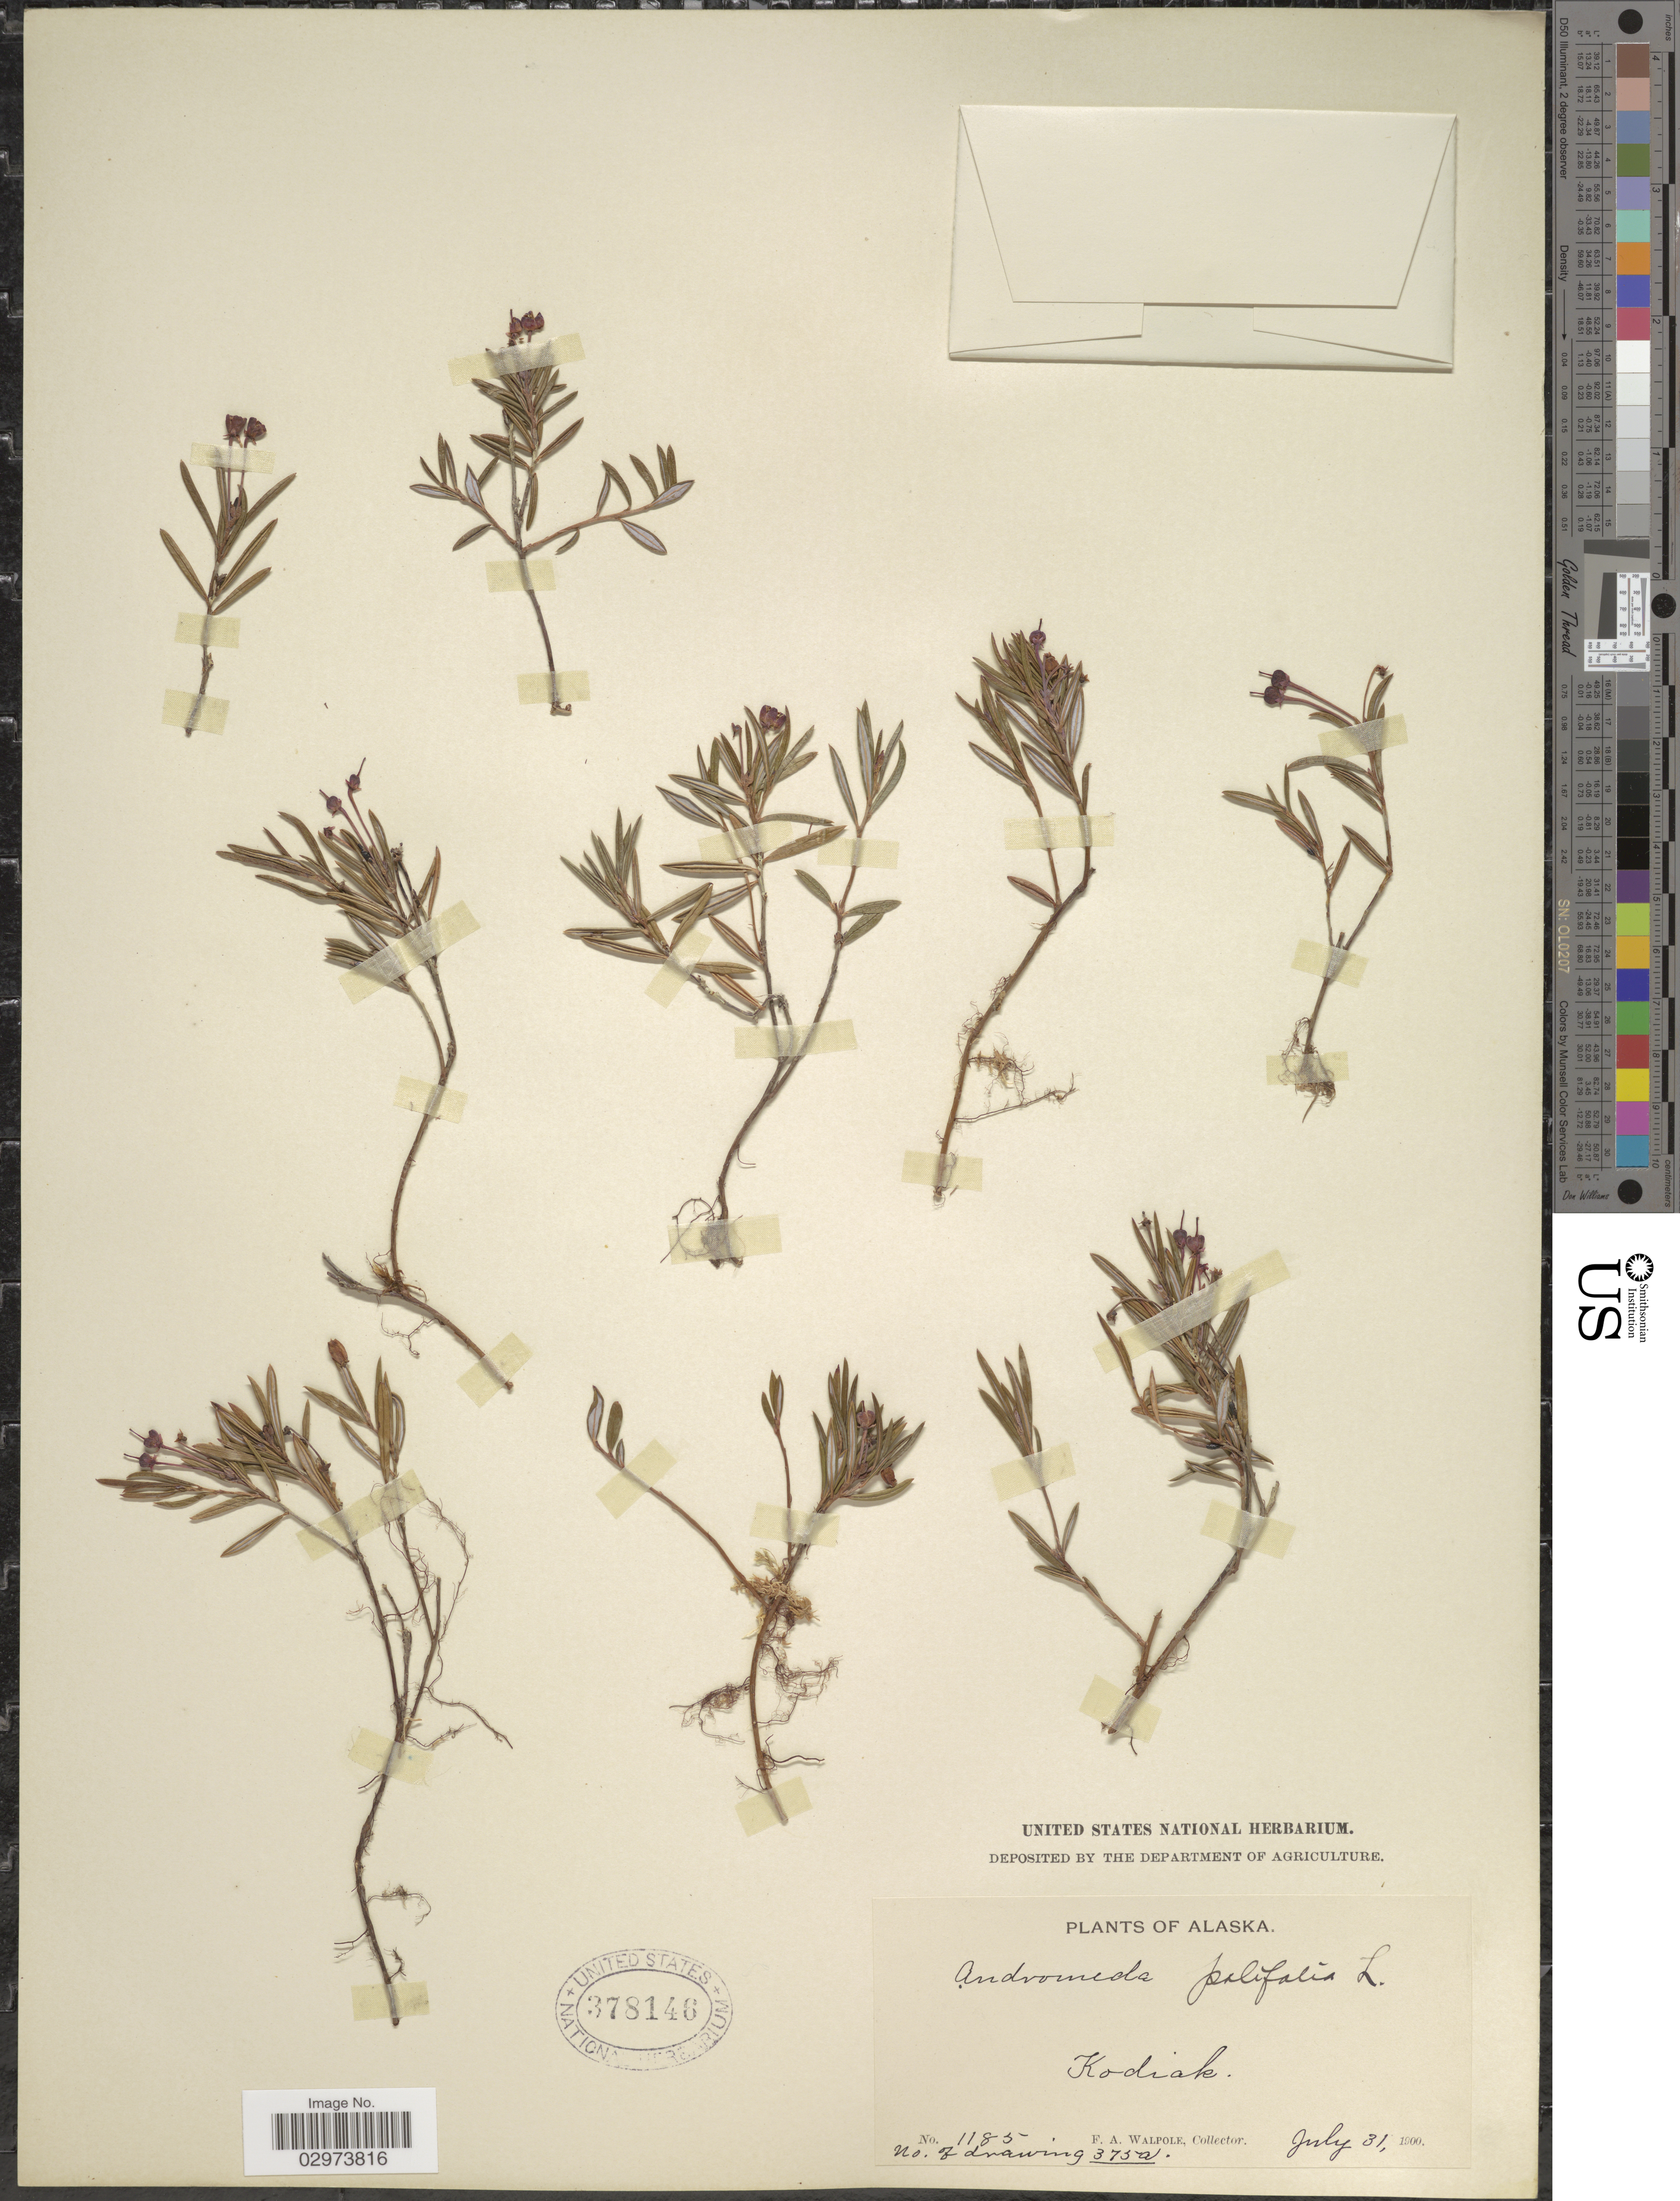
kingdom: Plantae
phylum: Tracheophyta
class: Magnoliopsida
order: Ericales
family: Ericaceae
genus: Andromeda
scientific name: Andromeda polifolia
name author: L.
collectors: F. Walpole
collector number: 1185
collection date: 1900-07-31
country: United States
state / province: Alaska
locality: Kodiak.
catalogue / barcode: US 378146